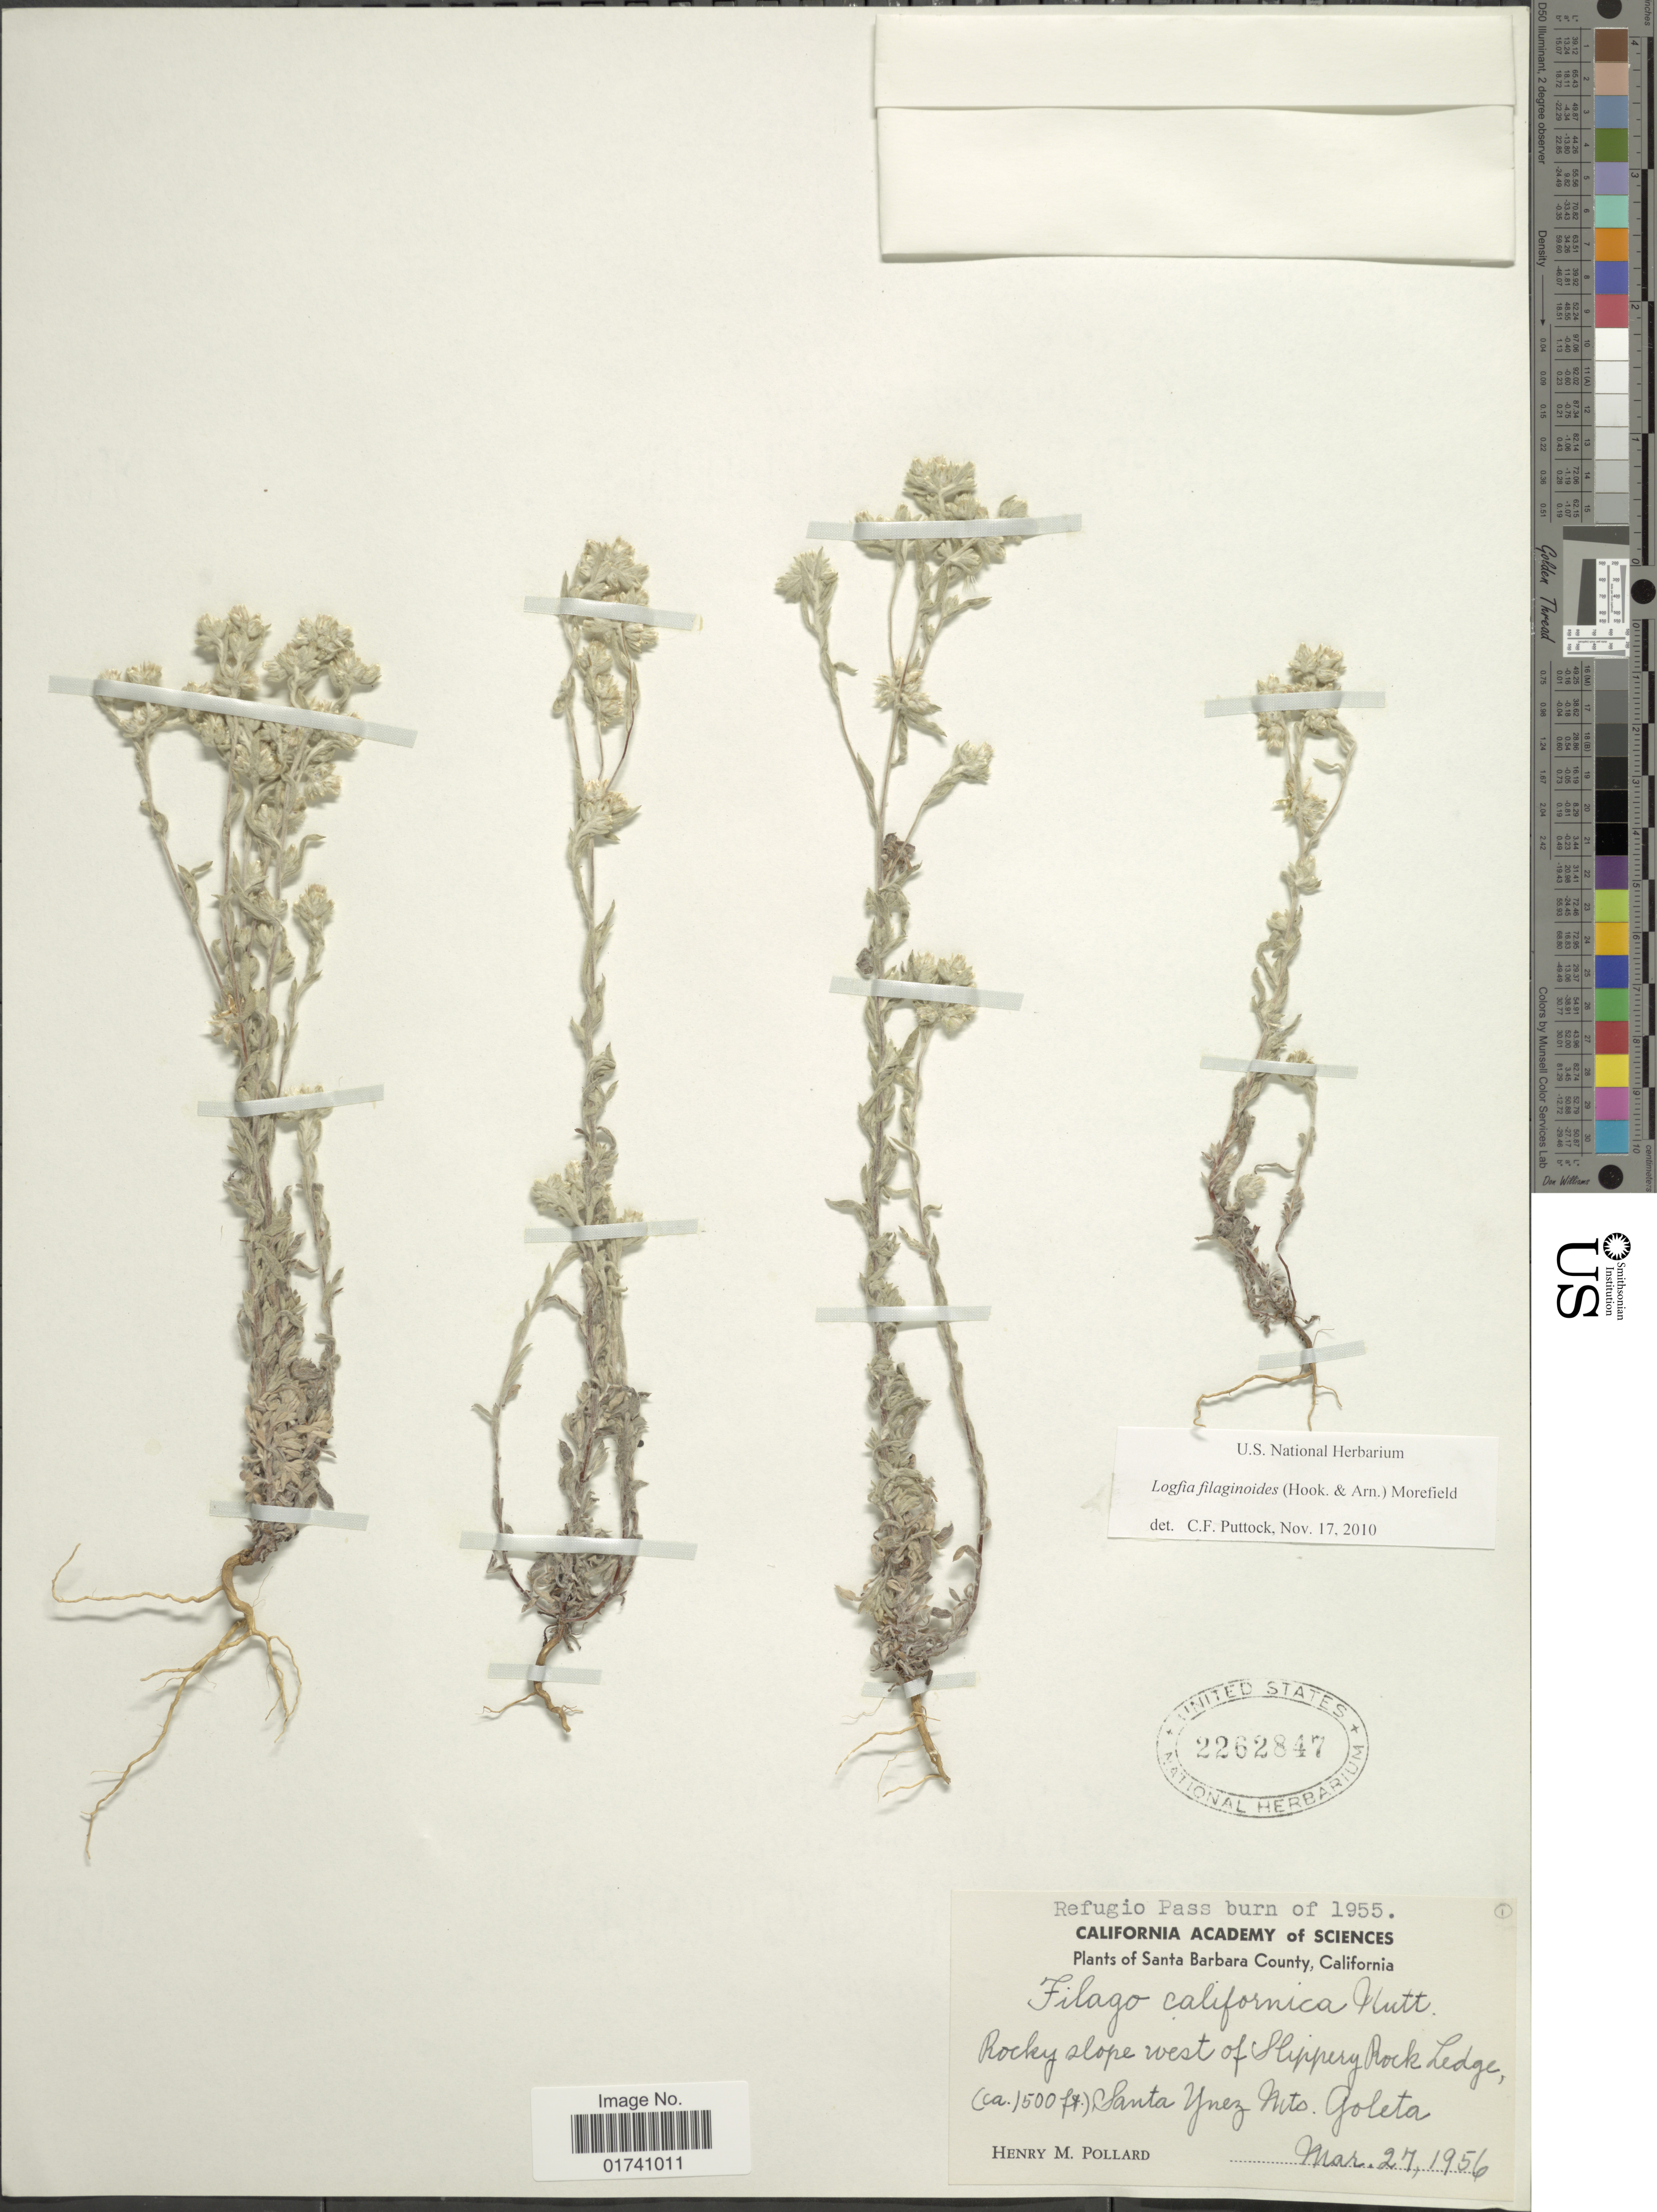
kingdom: Plantae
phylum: Tracheophyta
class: Magnoliopsida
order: Asterales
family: Asteraceae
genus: Logfia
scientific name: Logfia filaginoides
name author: (Hook. & Arn.) Morefield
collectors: H. M. Pollard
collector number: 1?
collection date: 1956-03-27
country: United States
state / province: California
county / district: Santa Barbara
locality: Santa Barbara County. West of Slippery Rock Ledge. Santa Ynez Mts. Goleta.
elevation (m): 457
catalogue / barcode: US 2262847